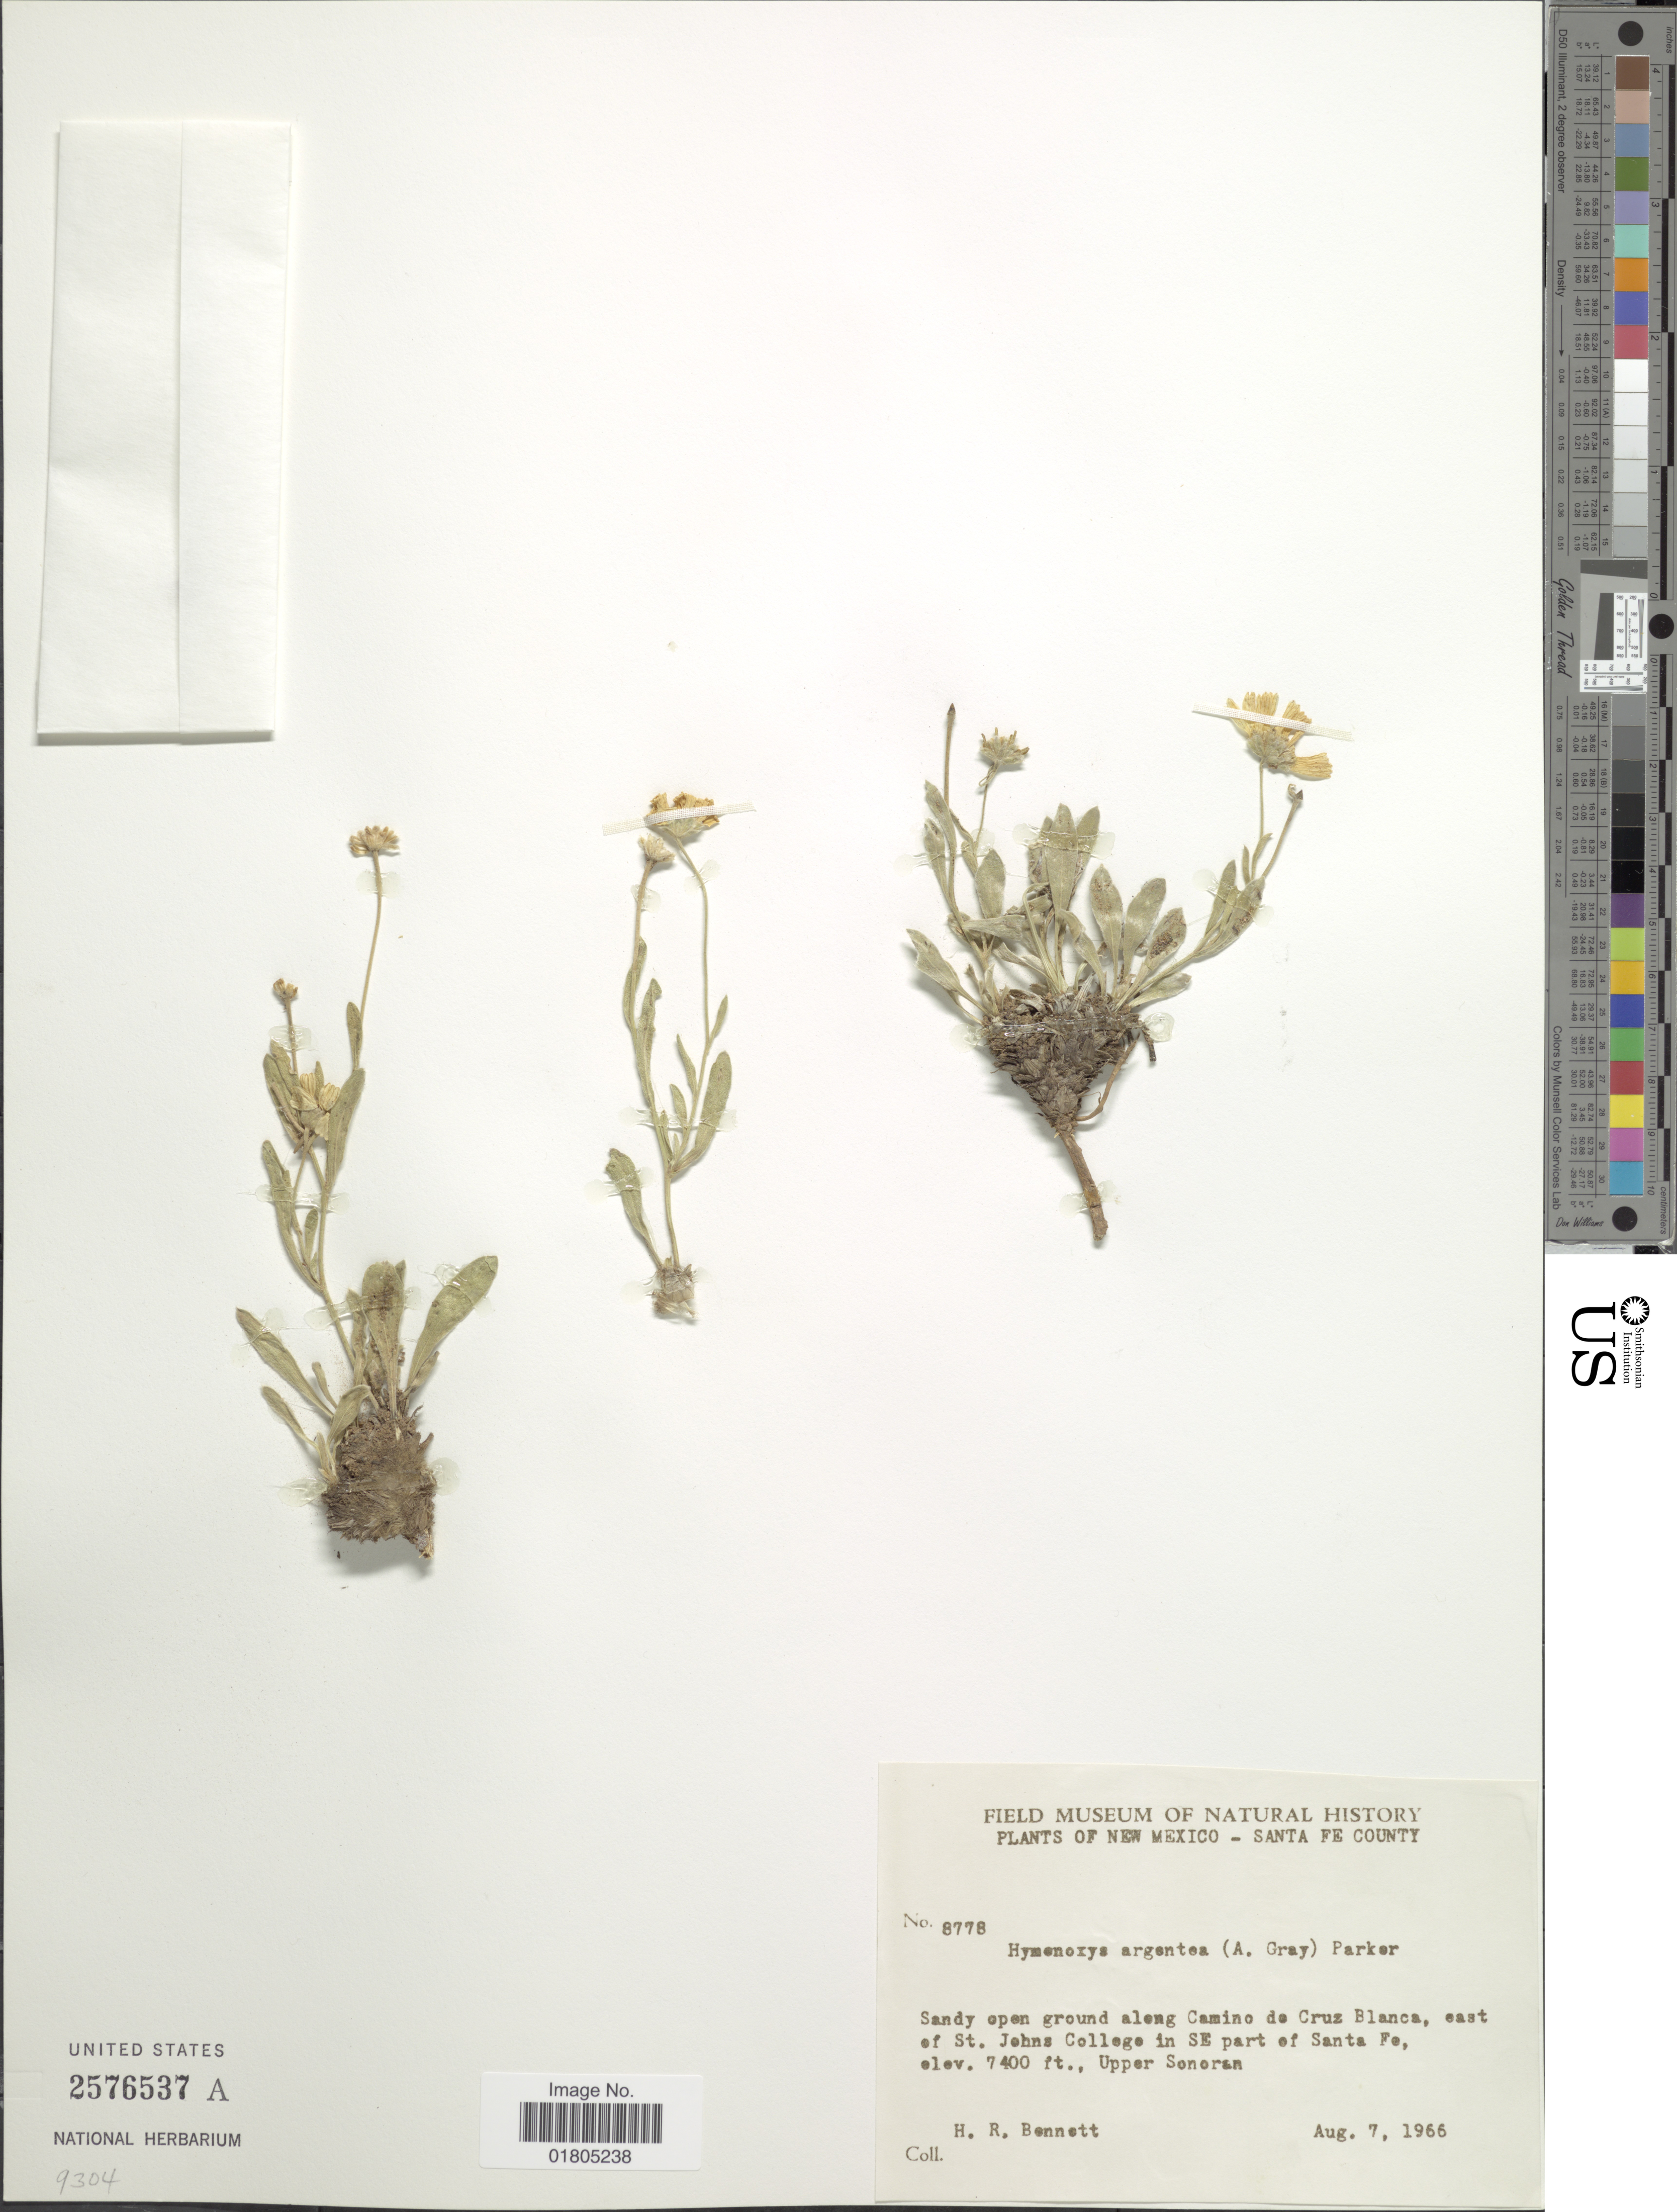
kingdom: Plantae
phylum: Tracheophyta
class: Magnoliopsida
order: Asterales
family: Asteraceae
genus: Actinea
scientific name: Actinea argentea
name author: (A. Gray) Kuntze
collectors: H. R. Bennett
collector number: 8778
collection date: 1966-08-07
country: United States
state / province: New Mexico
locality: Santa Fe County, Sandy open ground along Camino de Cruz Blanca, east of St, Johns College in SE of part of Santa Fe, Upper Sonoran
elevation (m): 2256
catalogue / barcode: US 2576537A